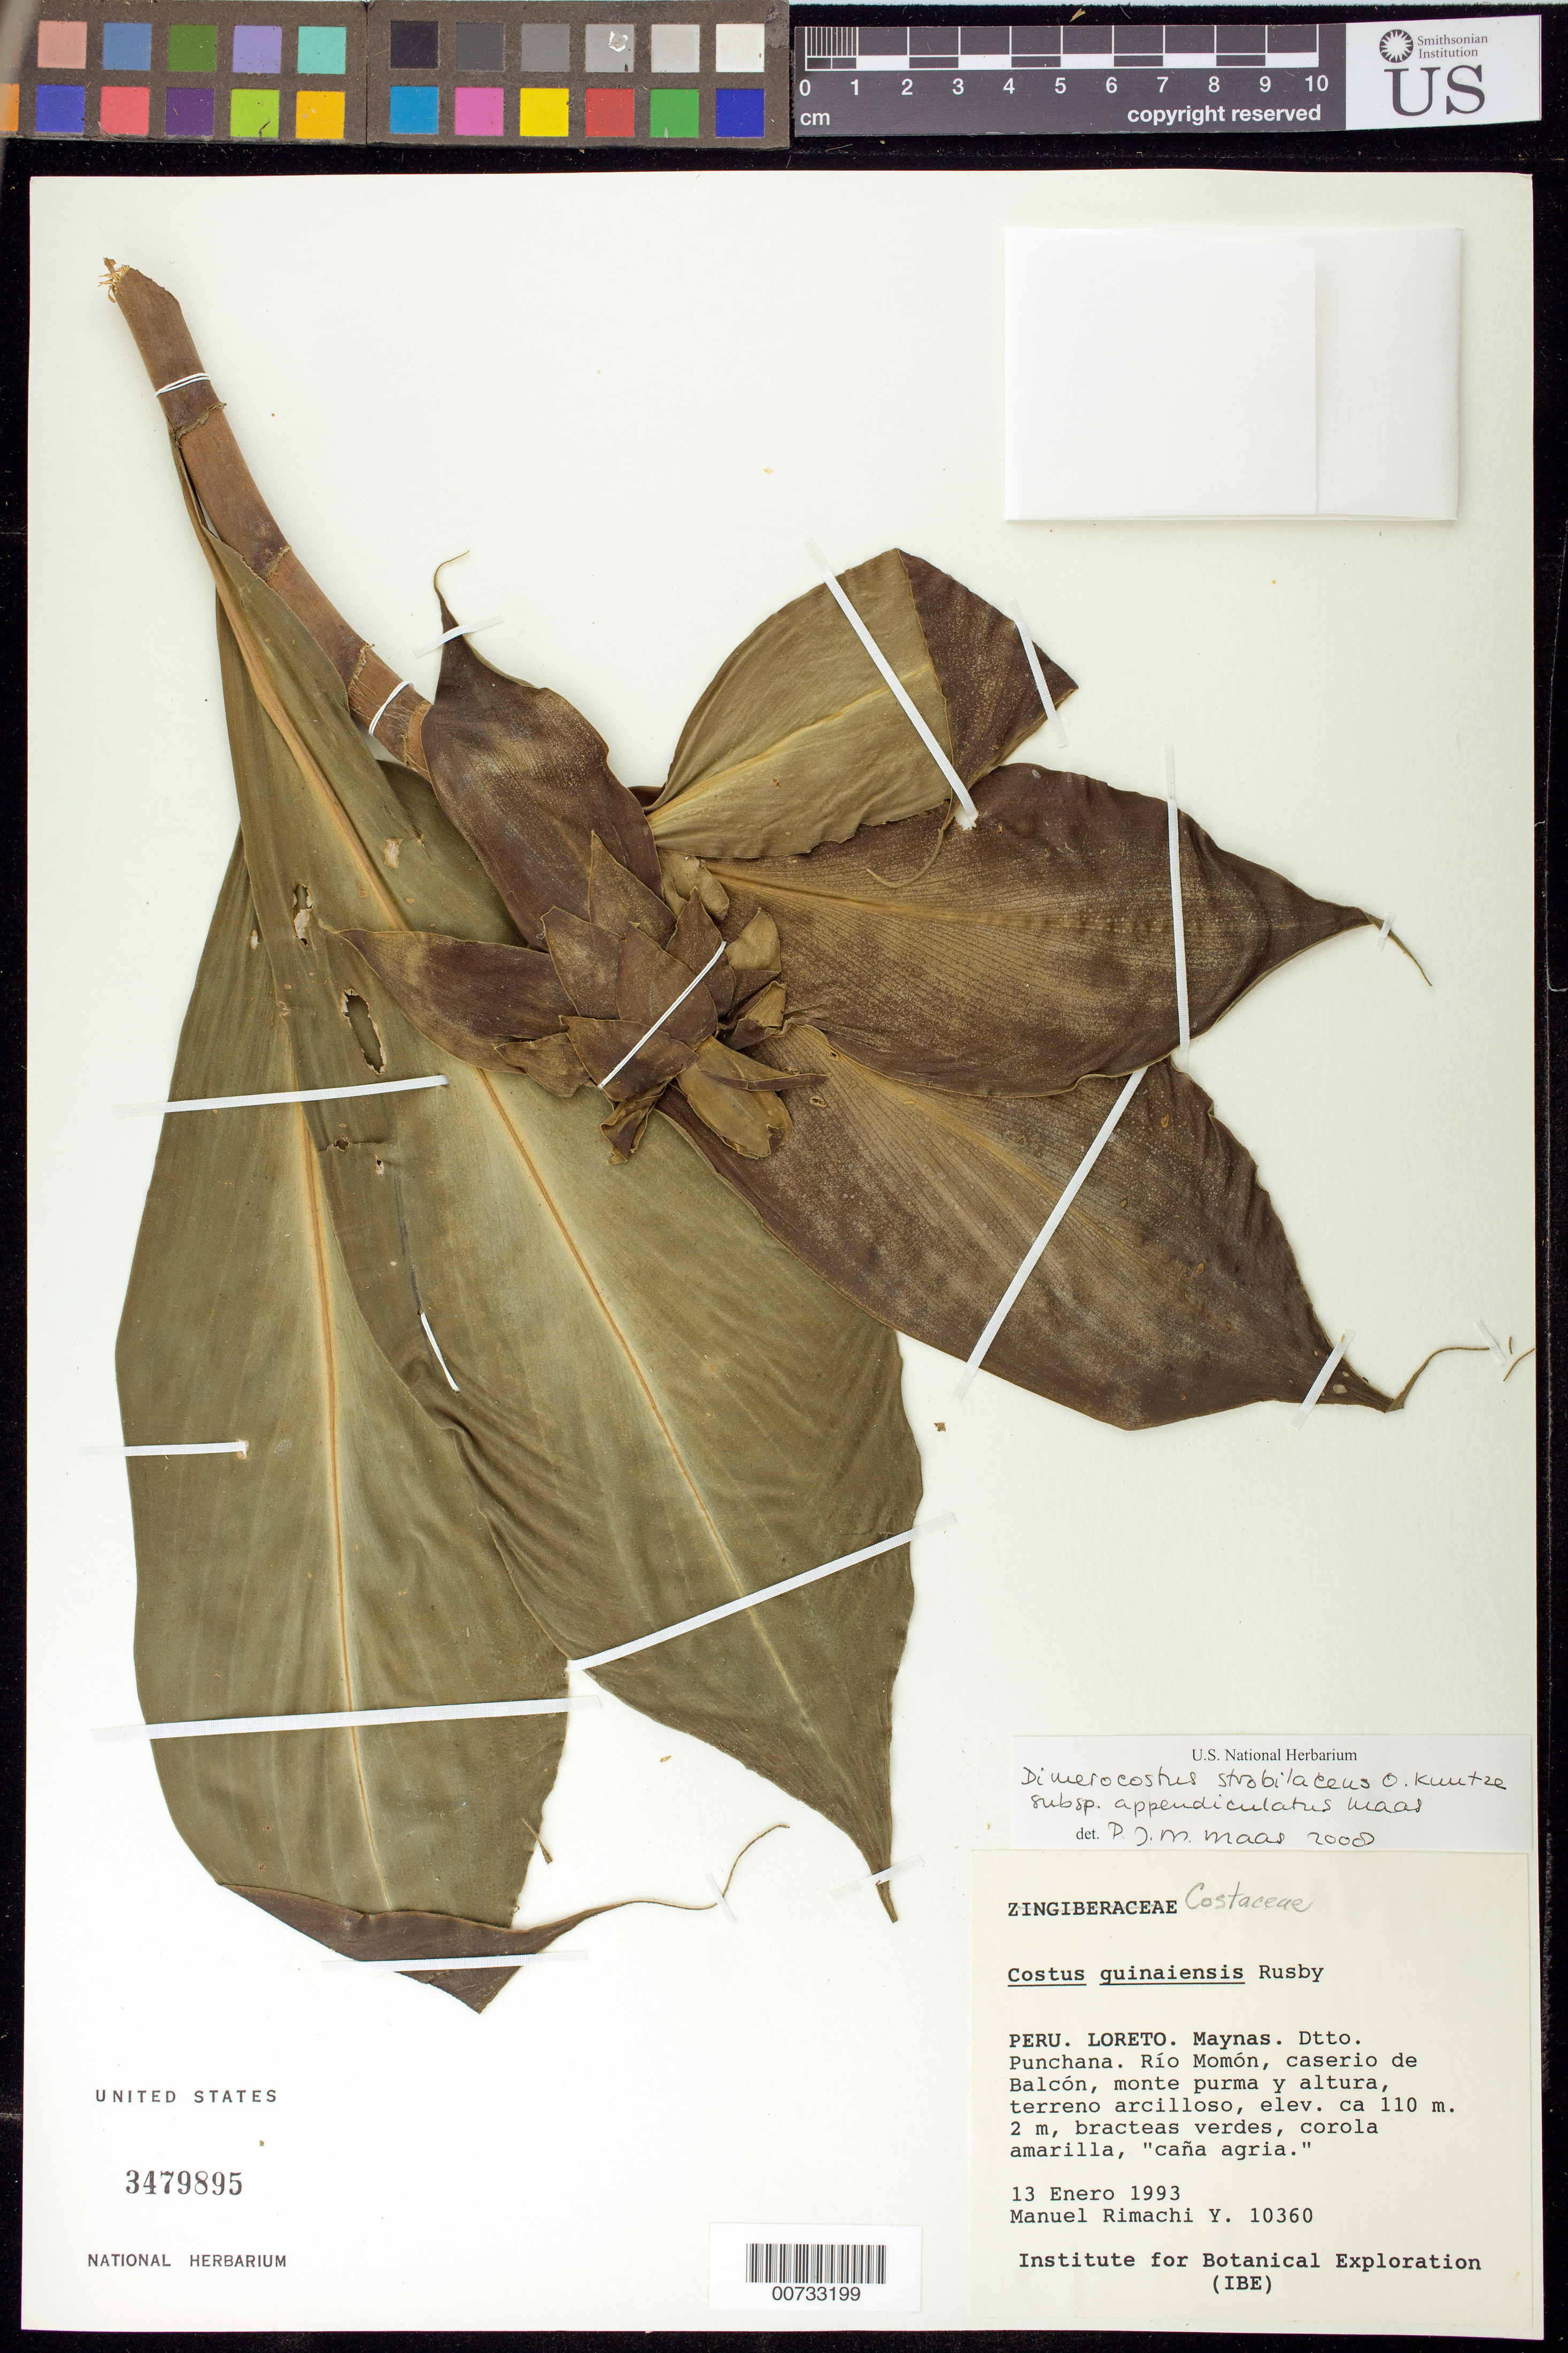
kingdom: Plantae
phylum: Tracheophyta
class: Liliopsida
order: Zingiberales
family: Costaceae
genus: Dimerocostus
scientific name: Dimerocostus strobilaceus subsp. appendiculatus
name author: Maas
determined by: Maas, Paul J. M.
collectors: M. Rimachi Y.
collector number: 10360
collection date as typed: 13 Jan 1993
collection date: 1993-01-13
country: Peru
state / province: Loreto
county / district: Maynas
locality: Rio Momon, caserio de Balcon, monte purma y altura, terreno arcilloso, Dtto. Punchana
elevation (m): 110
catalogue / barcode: US 3479895